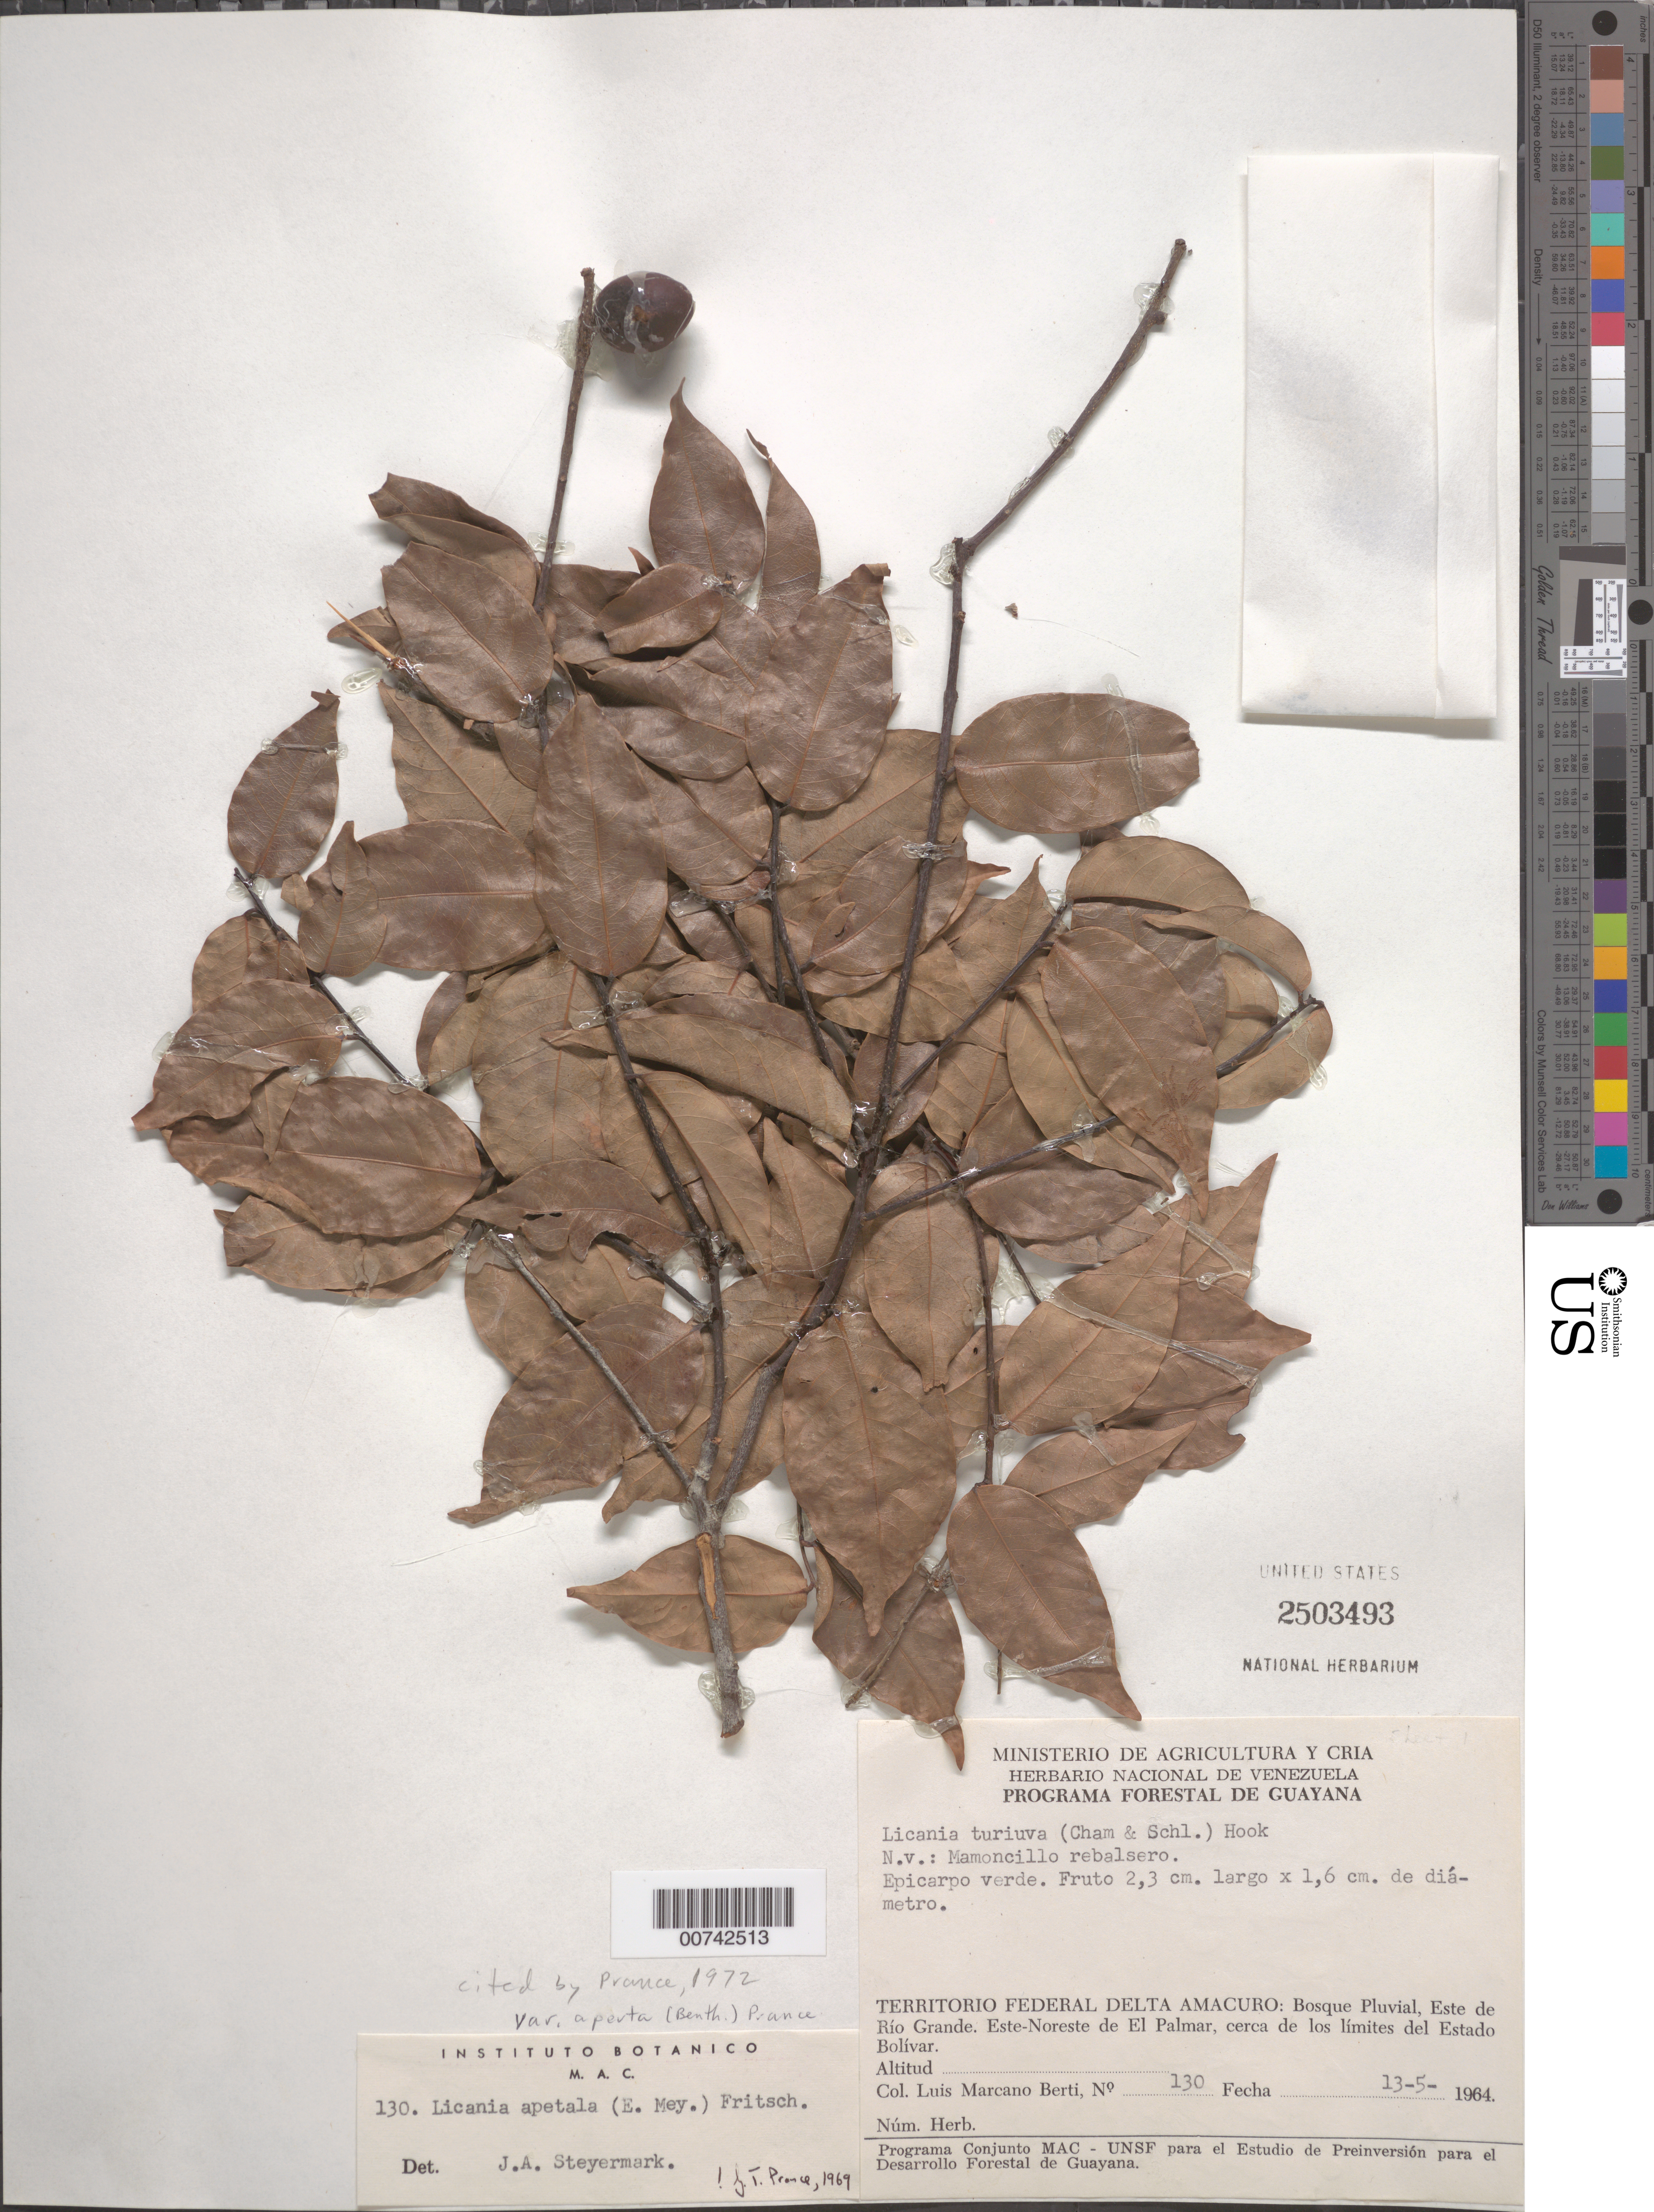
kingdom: Plantae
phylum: Tracheophyta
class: Magnoliopsida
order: Malpighiales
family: Chrysobalanaceae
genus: Leptobalanus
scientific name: Leptobalanus apetalus var. apertus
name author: (Benth.) Sothers & Prance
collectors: L. Marcano-Berti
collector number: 130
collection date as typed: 17-May-64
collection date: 1964-05-17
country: Venezuela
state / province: Delta Amacuro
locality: Este de Río Grande, ENE de El Palmar, cerca de los limites del Estado Bolívar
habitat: Bosque pluvial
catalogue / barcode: US 2503493